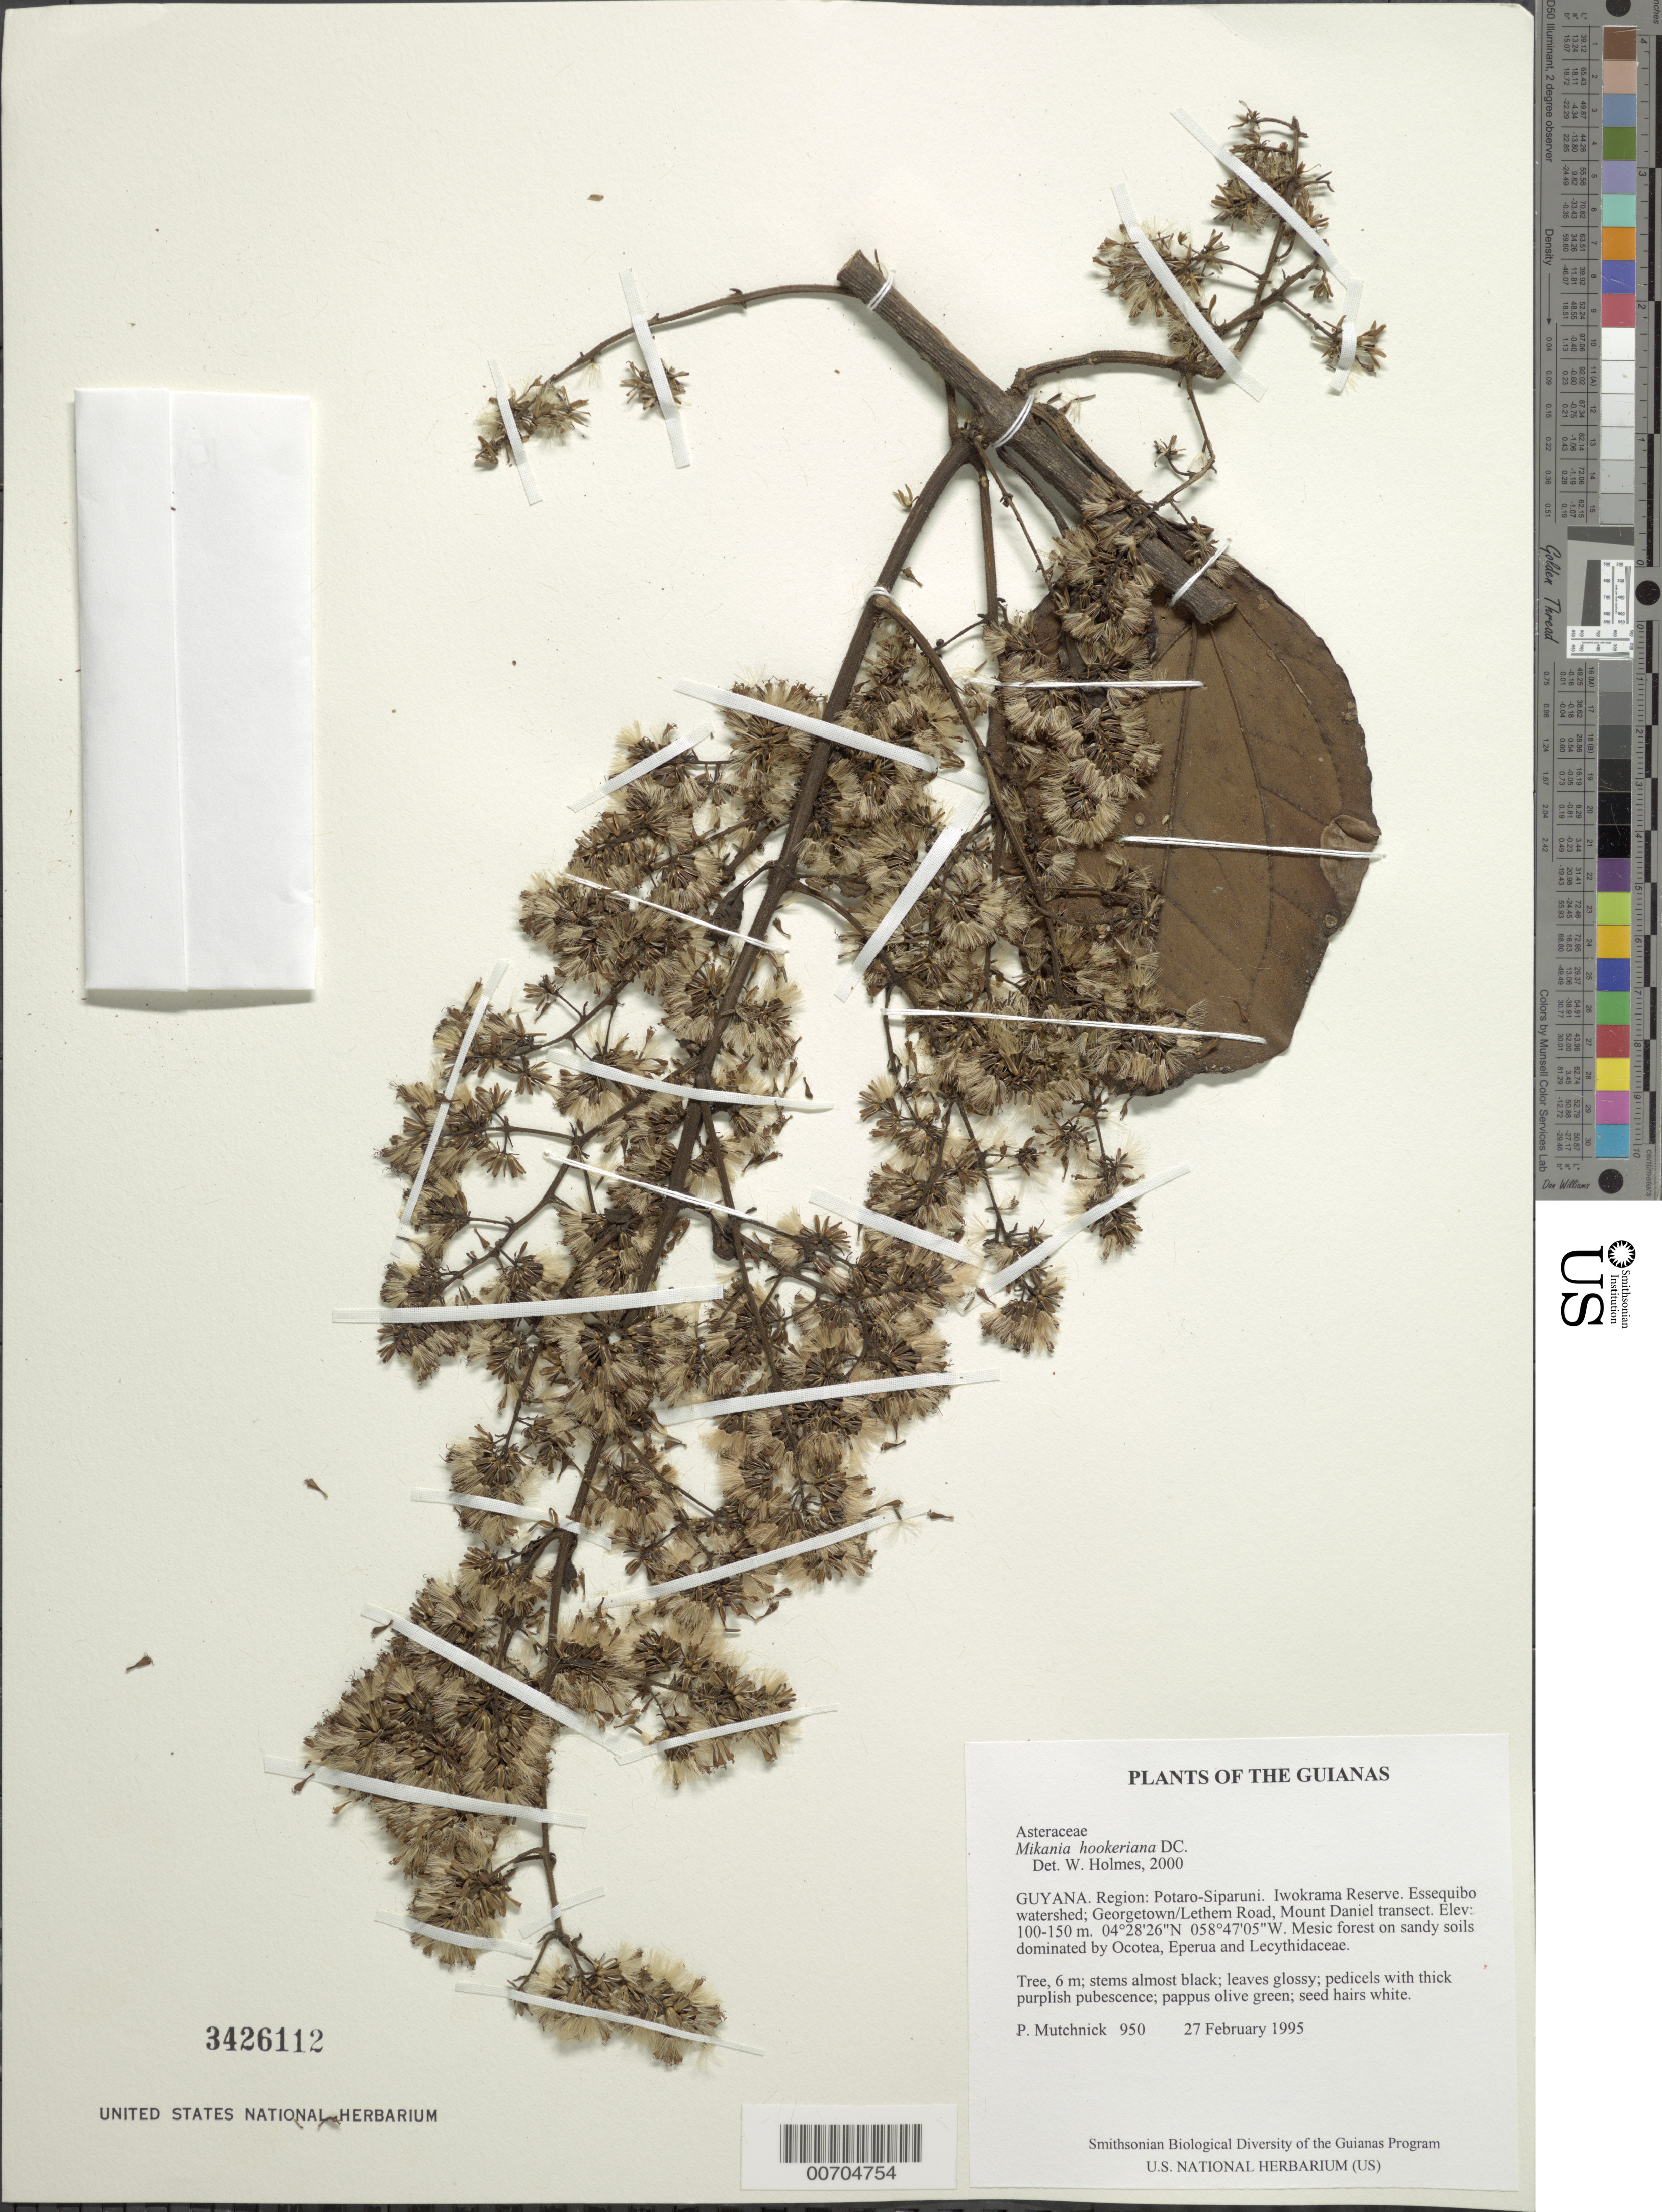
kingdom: Plantae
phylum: Tracheophyta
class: Magnoliopsida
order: Asterales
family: Asteraceae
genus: Mikania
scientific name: Mikania hookeriana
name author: DC.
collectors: P. Mutchnick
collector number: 950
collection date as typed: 27 February 1995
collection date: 1995-02-27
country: Guyana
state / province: Potaro-Siparuni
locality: Iwokrama Reserve. Essequibo watershed; Georgetown/Lethem Road, Mount Daniel transect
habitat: Mesic forest on sandy soils dominated by Ocotea, Eperua and Lecythidaceae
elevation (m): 100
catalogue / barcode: US 3426112